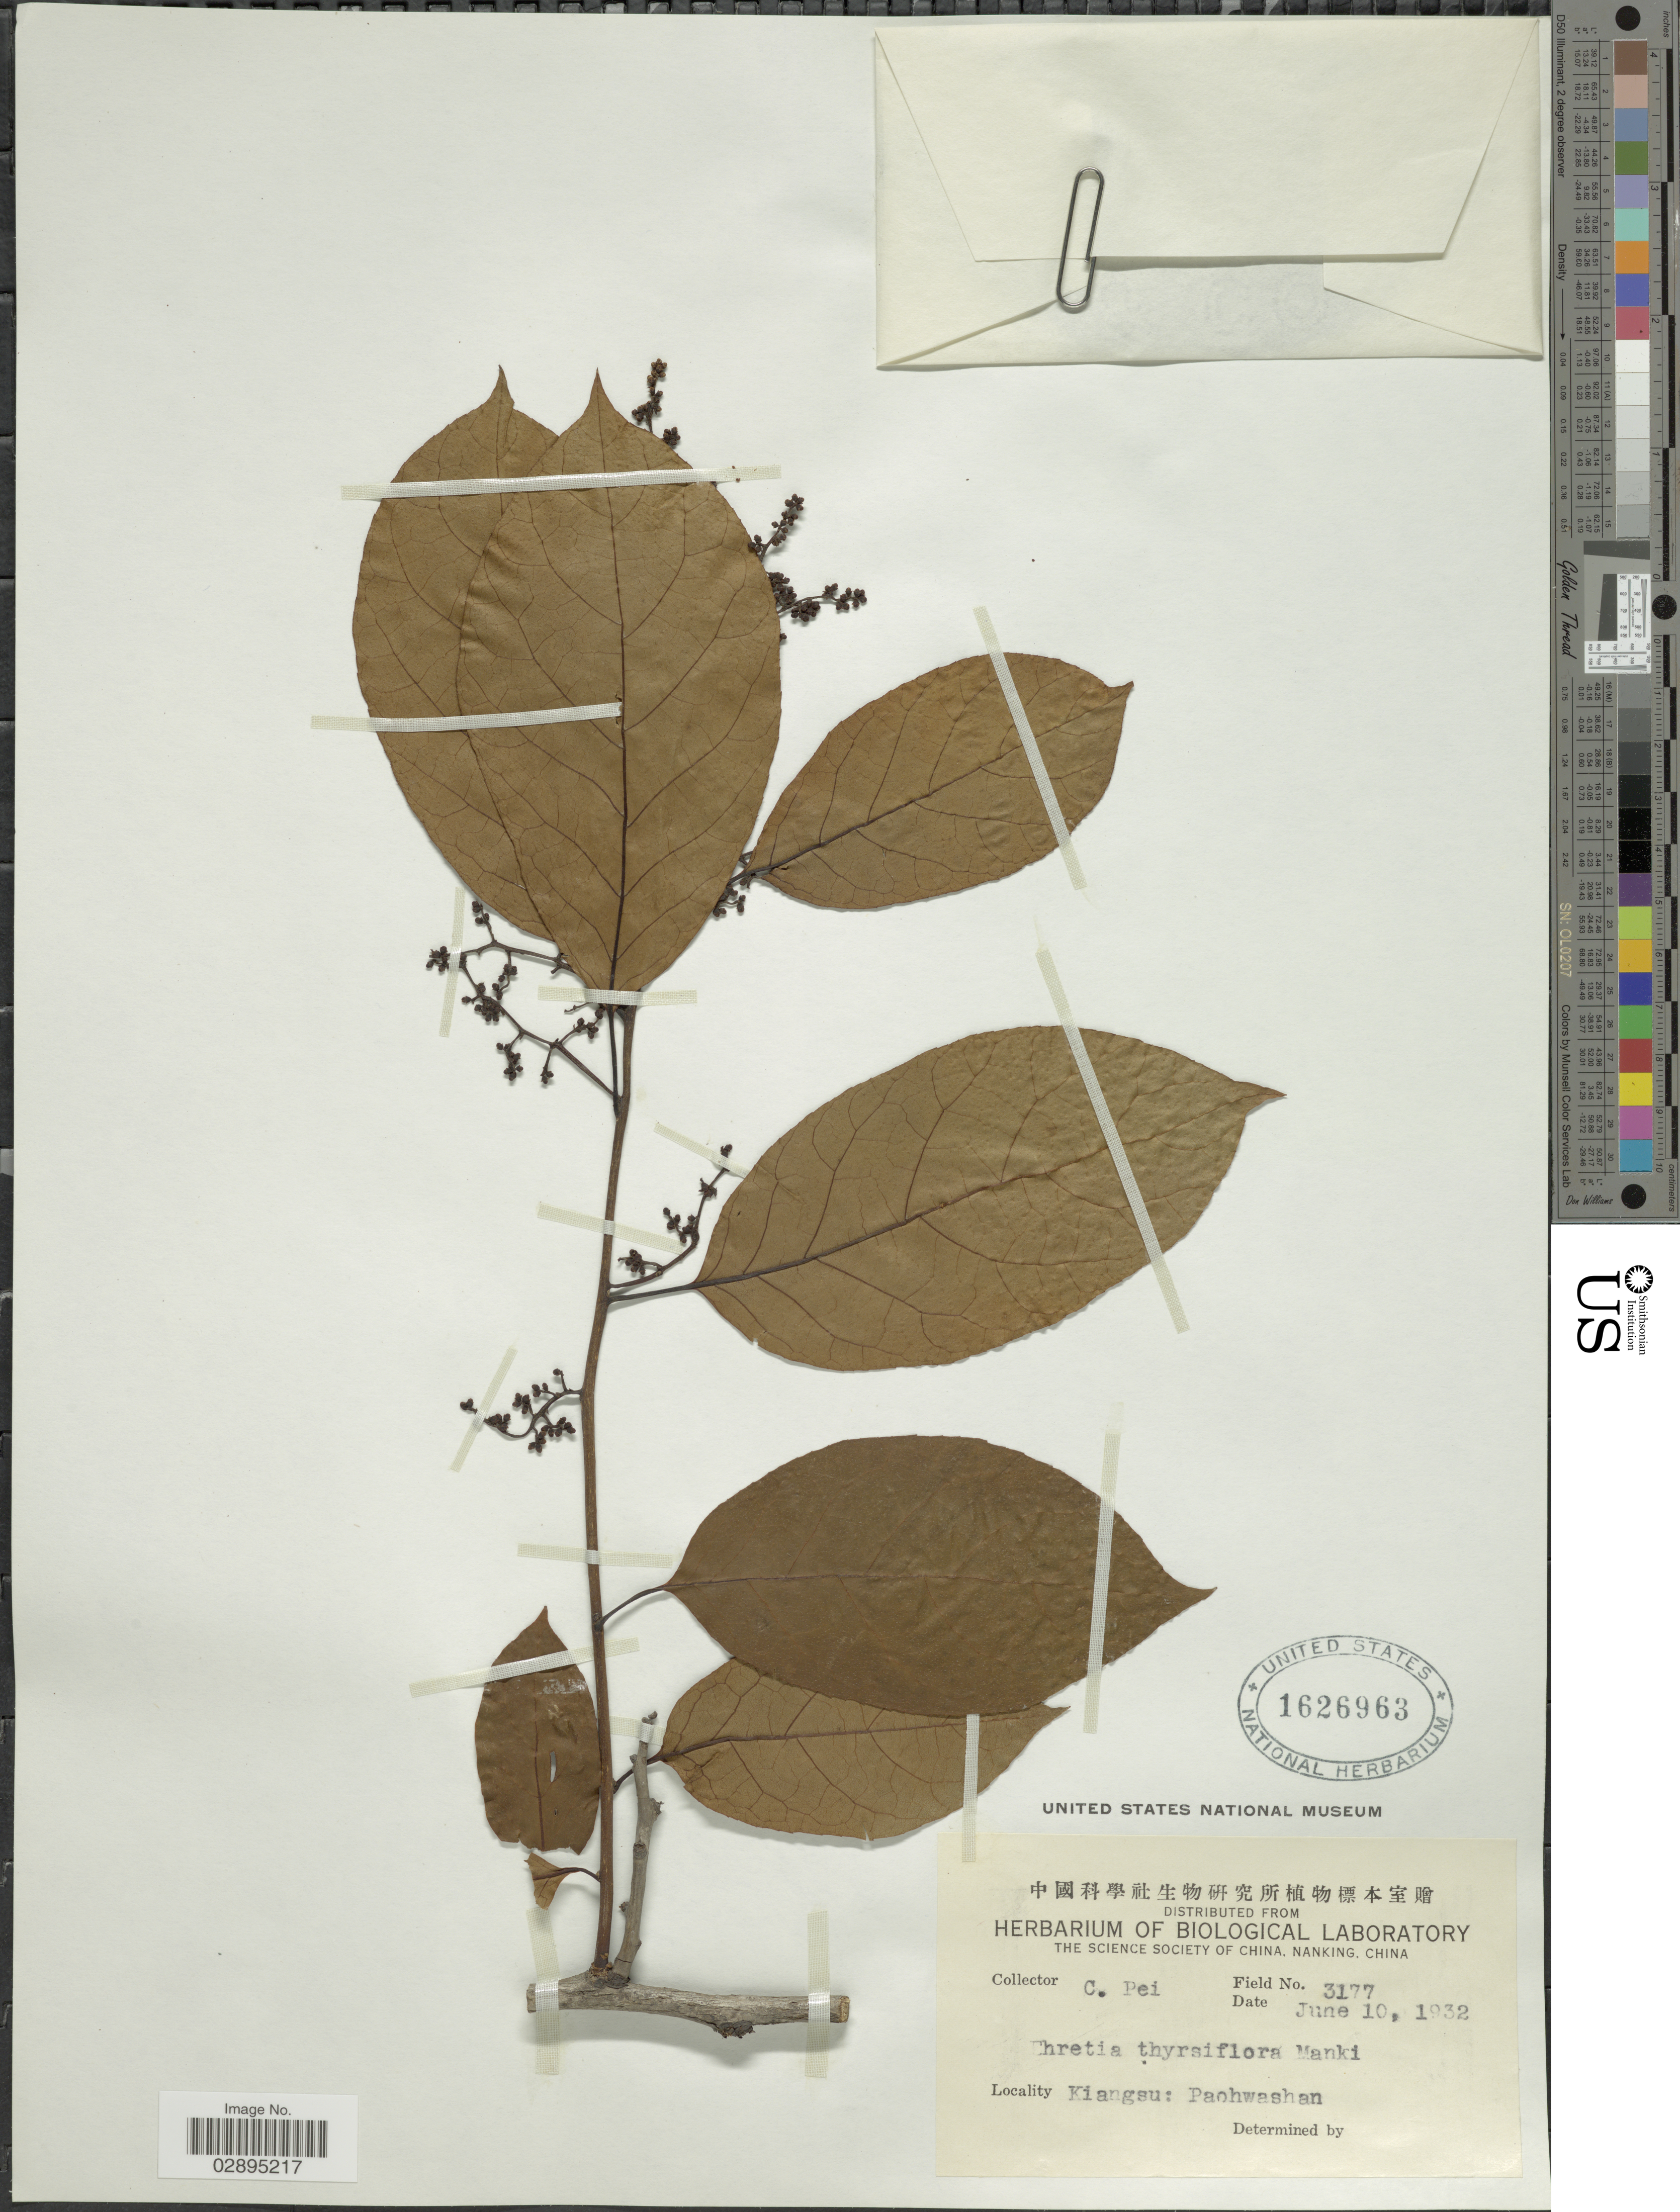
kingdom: Plantae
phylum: Tracheophyta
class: Magnoliopsida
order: Boraginales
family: Ehretiaceae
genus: Ehretia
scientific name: Ehretia acuminata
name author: R. Br.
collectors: C. P'ei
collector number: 3177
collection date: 1932-06-10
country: China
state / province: Jiangsu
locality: Kiangsu: Paohwashan.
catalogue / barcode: US 1626963